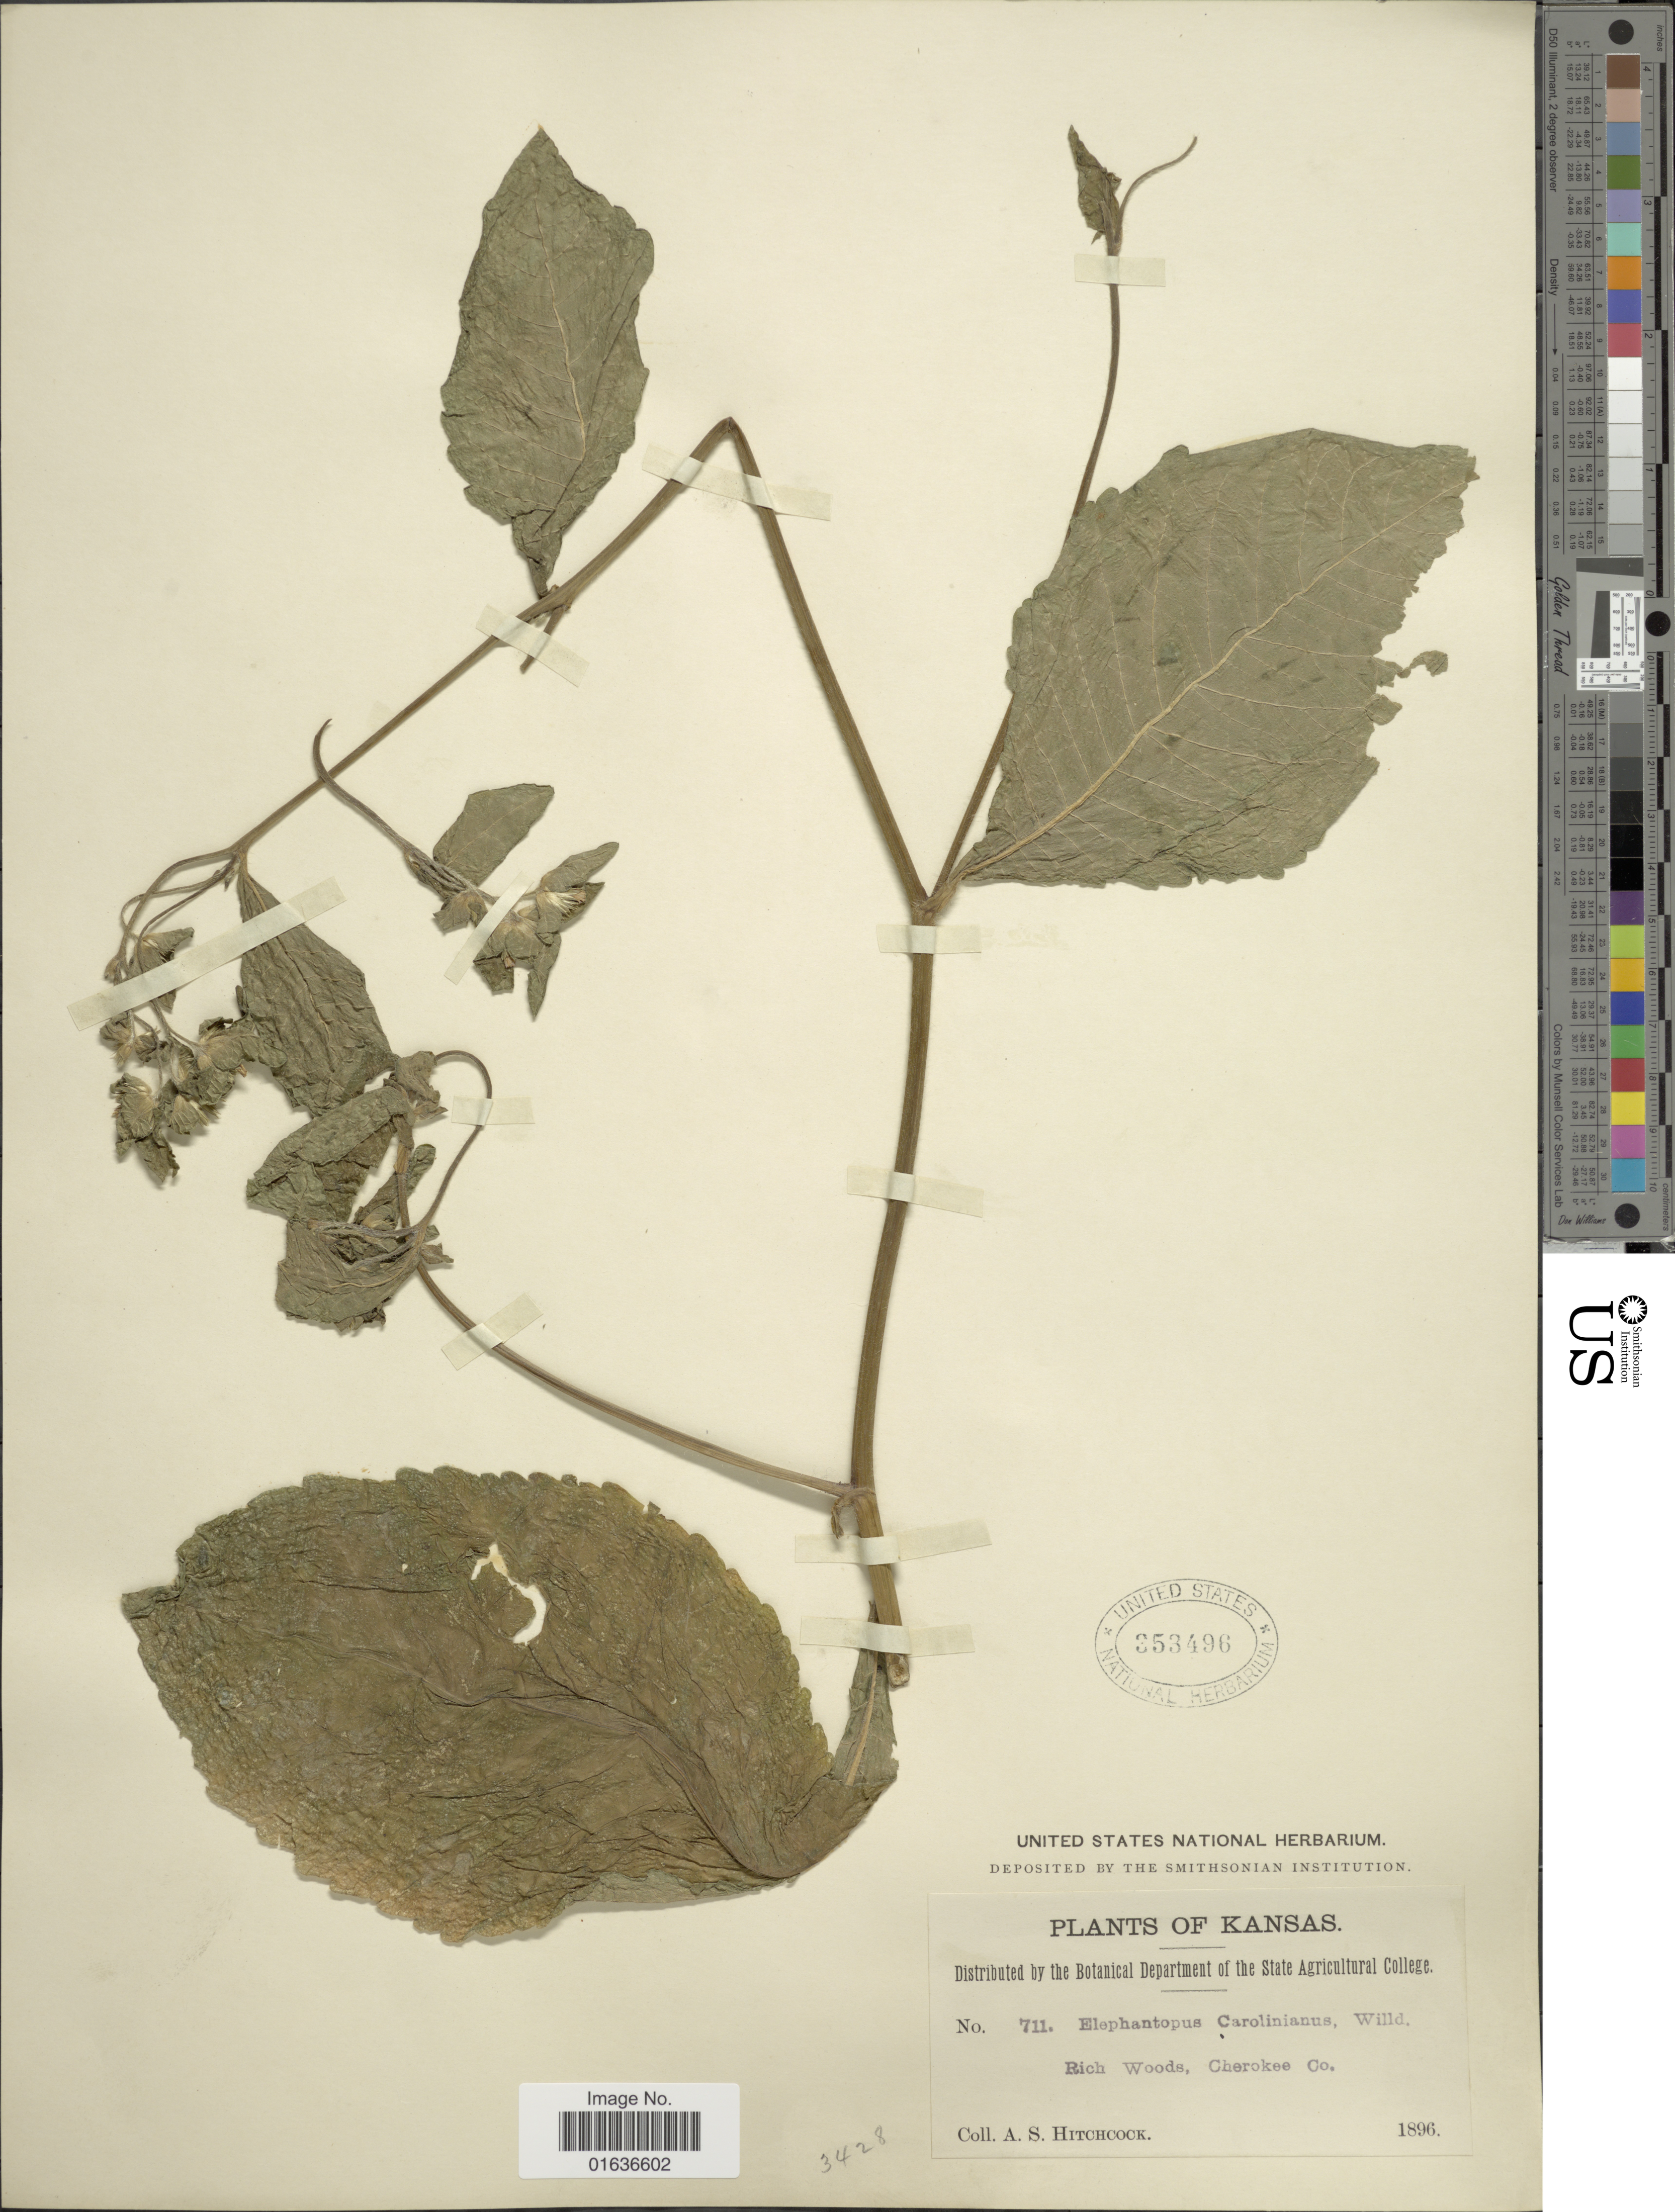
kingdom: Plantae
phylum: Tracheophyta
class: Magnoliopsida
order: Asterales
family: Asteraceae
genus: Elephantopus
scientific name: Elephantopus carolinianus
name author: Raeusch.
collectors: A. S. Hitchcock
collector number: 711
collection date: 1896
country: United States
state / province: Kansas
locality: Rich Woods, Cherokke Co.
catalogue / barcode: US 353496